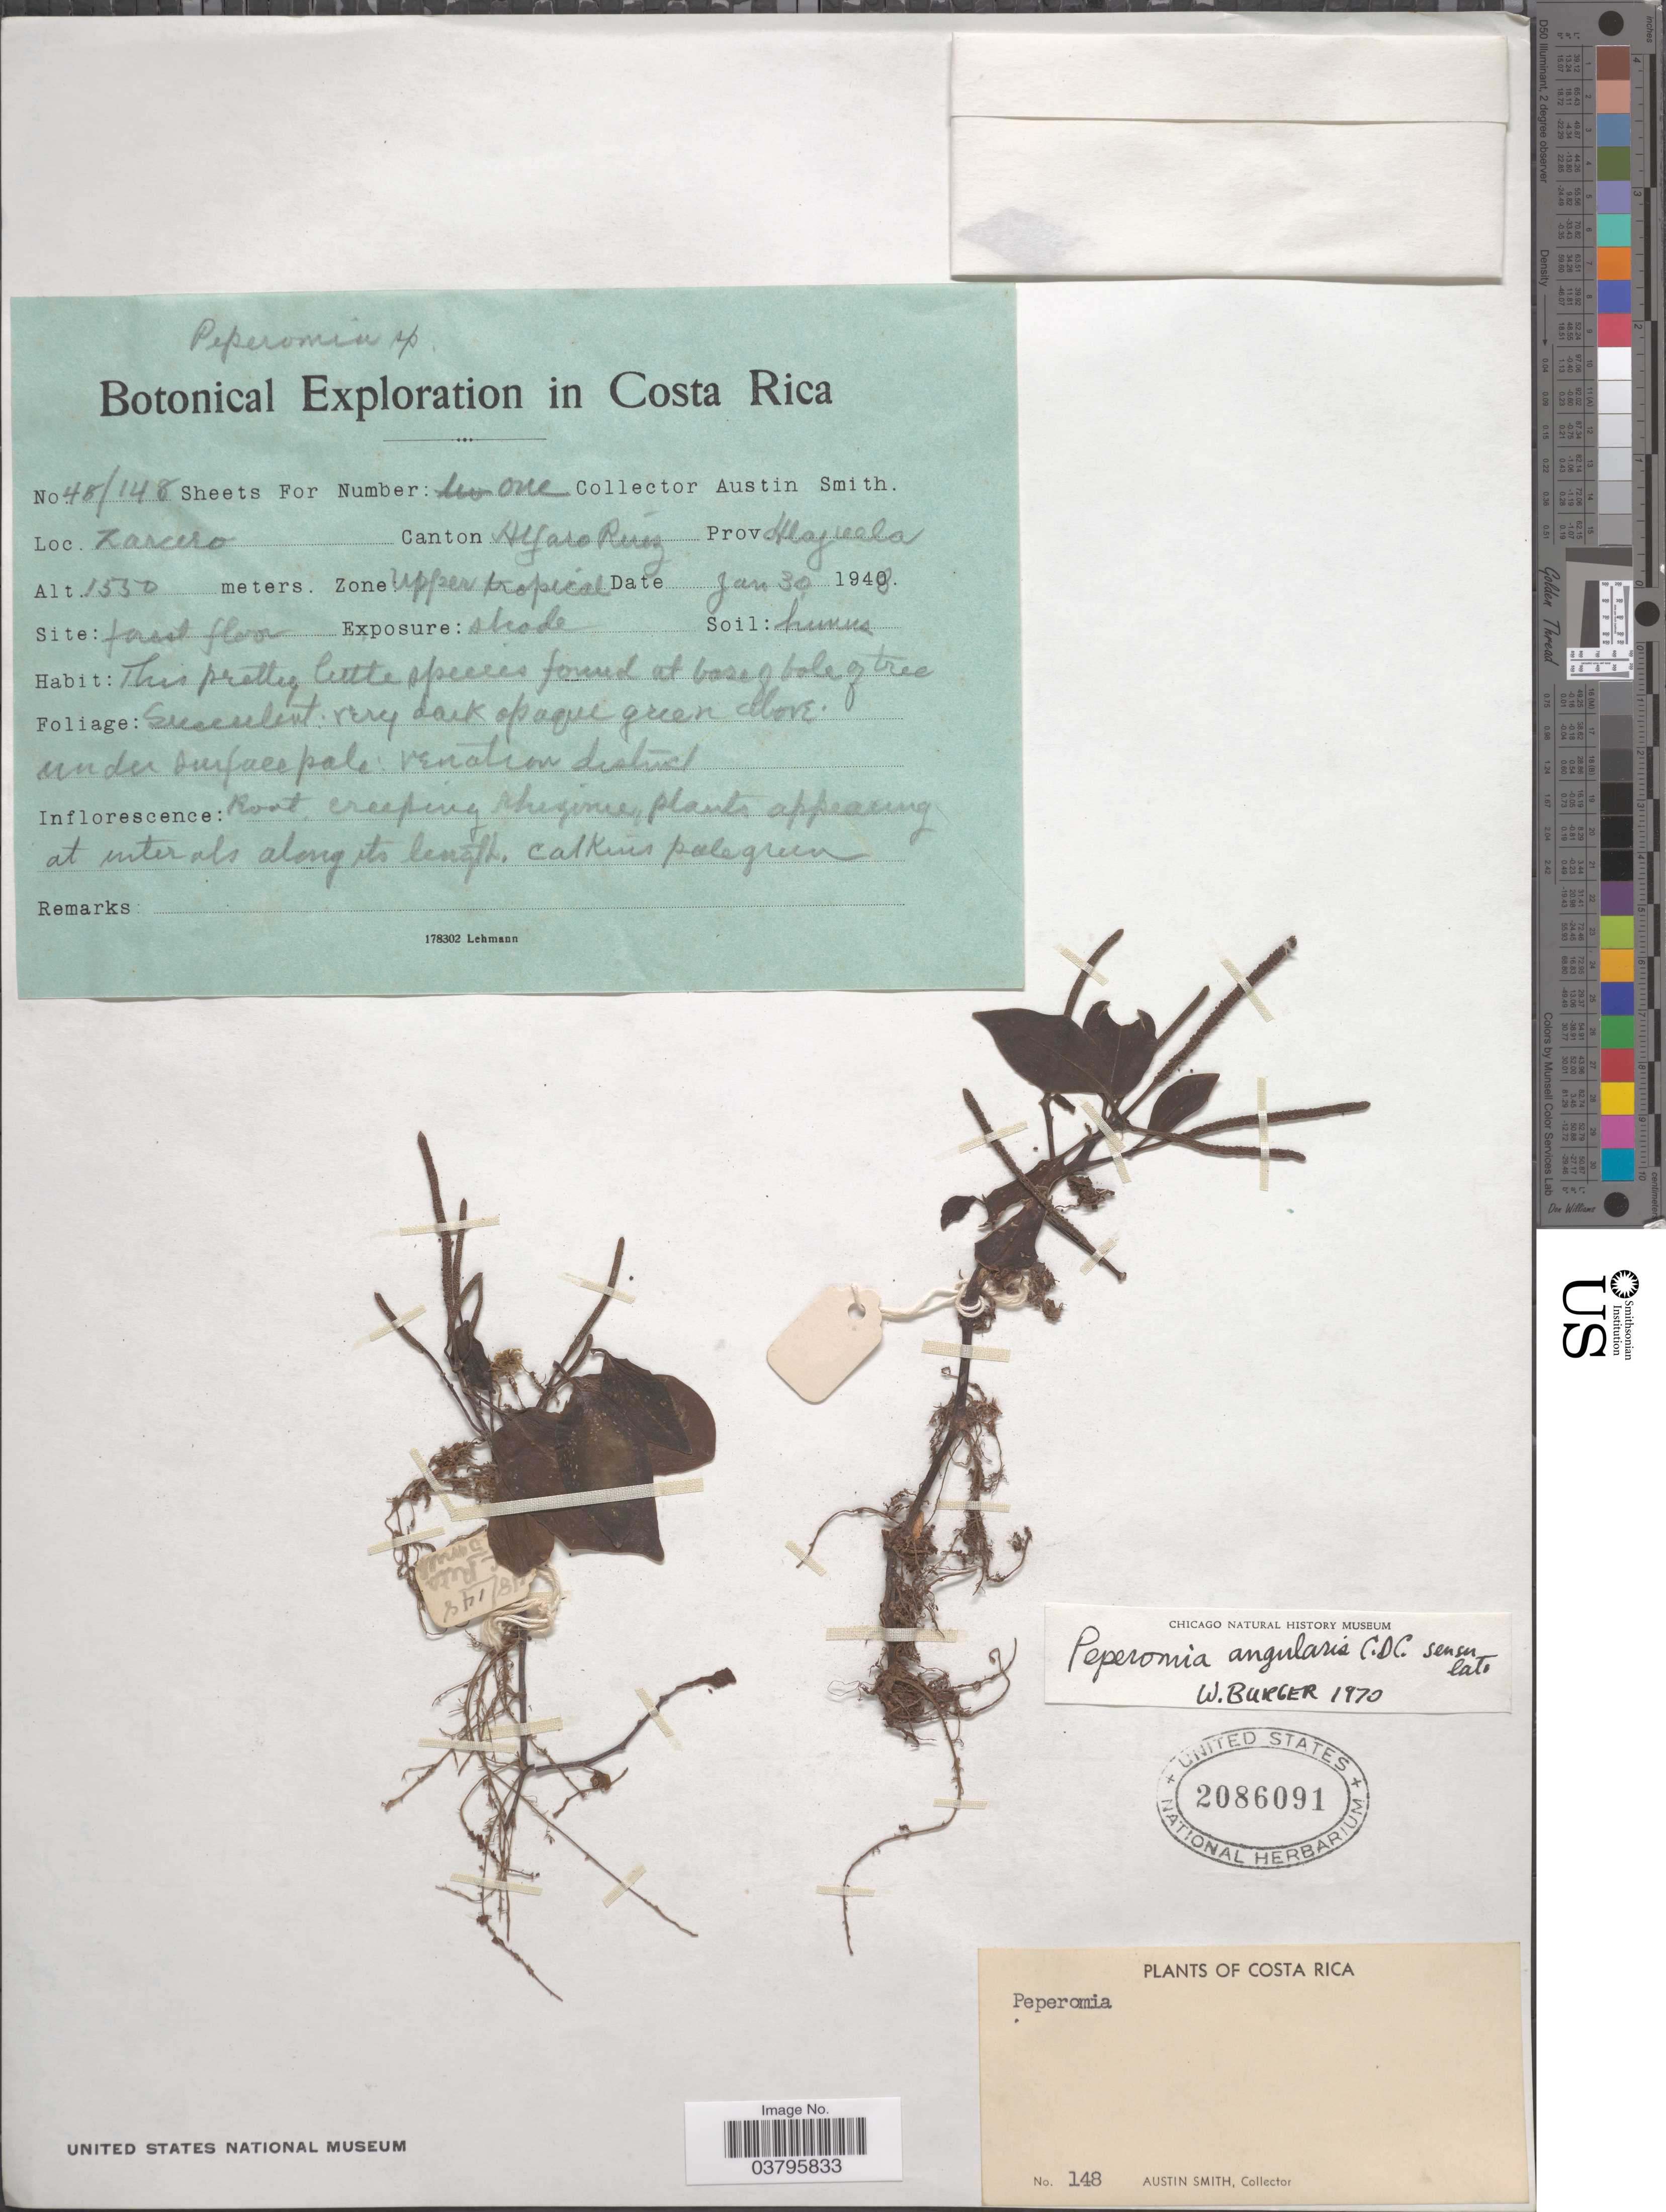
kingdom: Plantae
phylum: Tracheophyta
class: Magnoliopsida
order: Piperales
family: Piperaceae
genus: Peperomia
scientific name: Peperomia san-joseana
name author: C. DC.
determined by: Jiménez, José Estaban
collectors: Aust P. Smith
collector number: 148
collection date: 1948-01-30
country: Costa Rica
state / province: Alajuela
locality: Zarcero. Canton Alfaro Ruiz. Zone Upper tropical.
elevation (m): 1550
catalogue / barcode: US 2086091